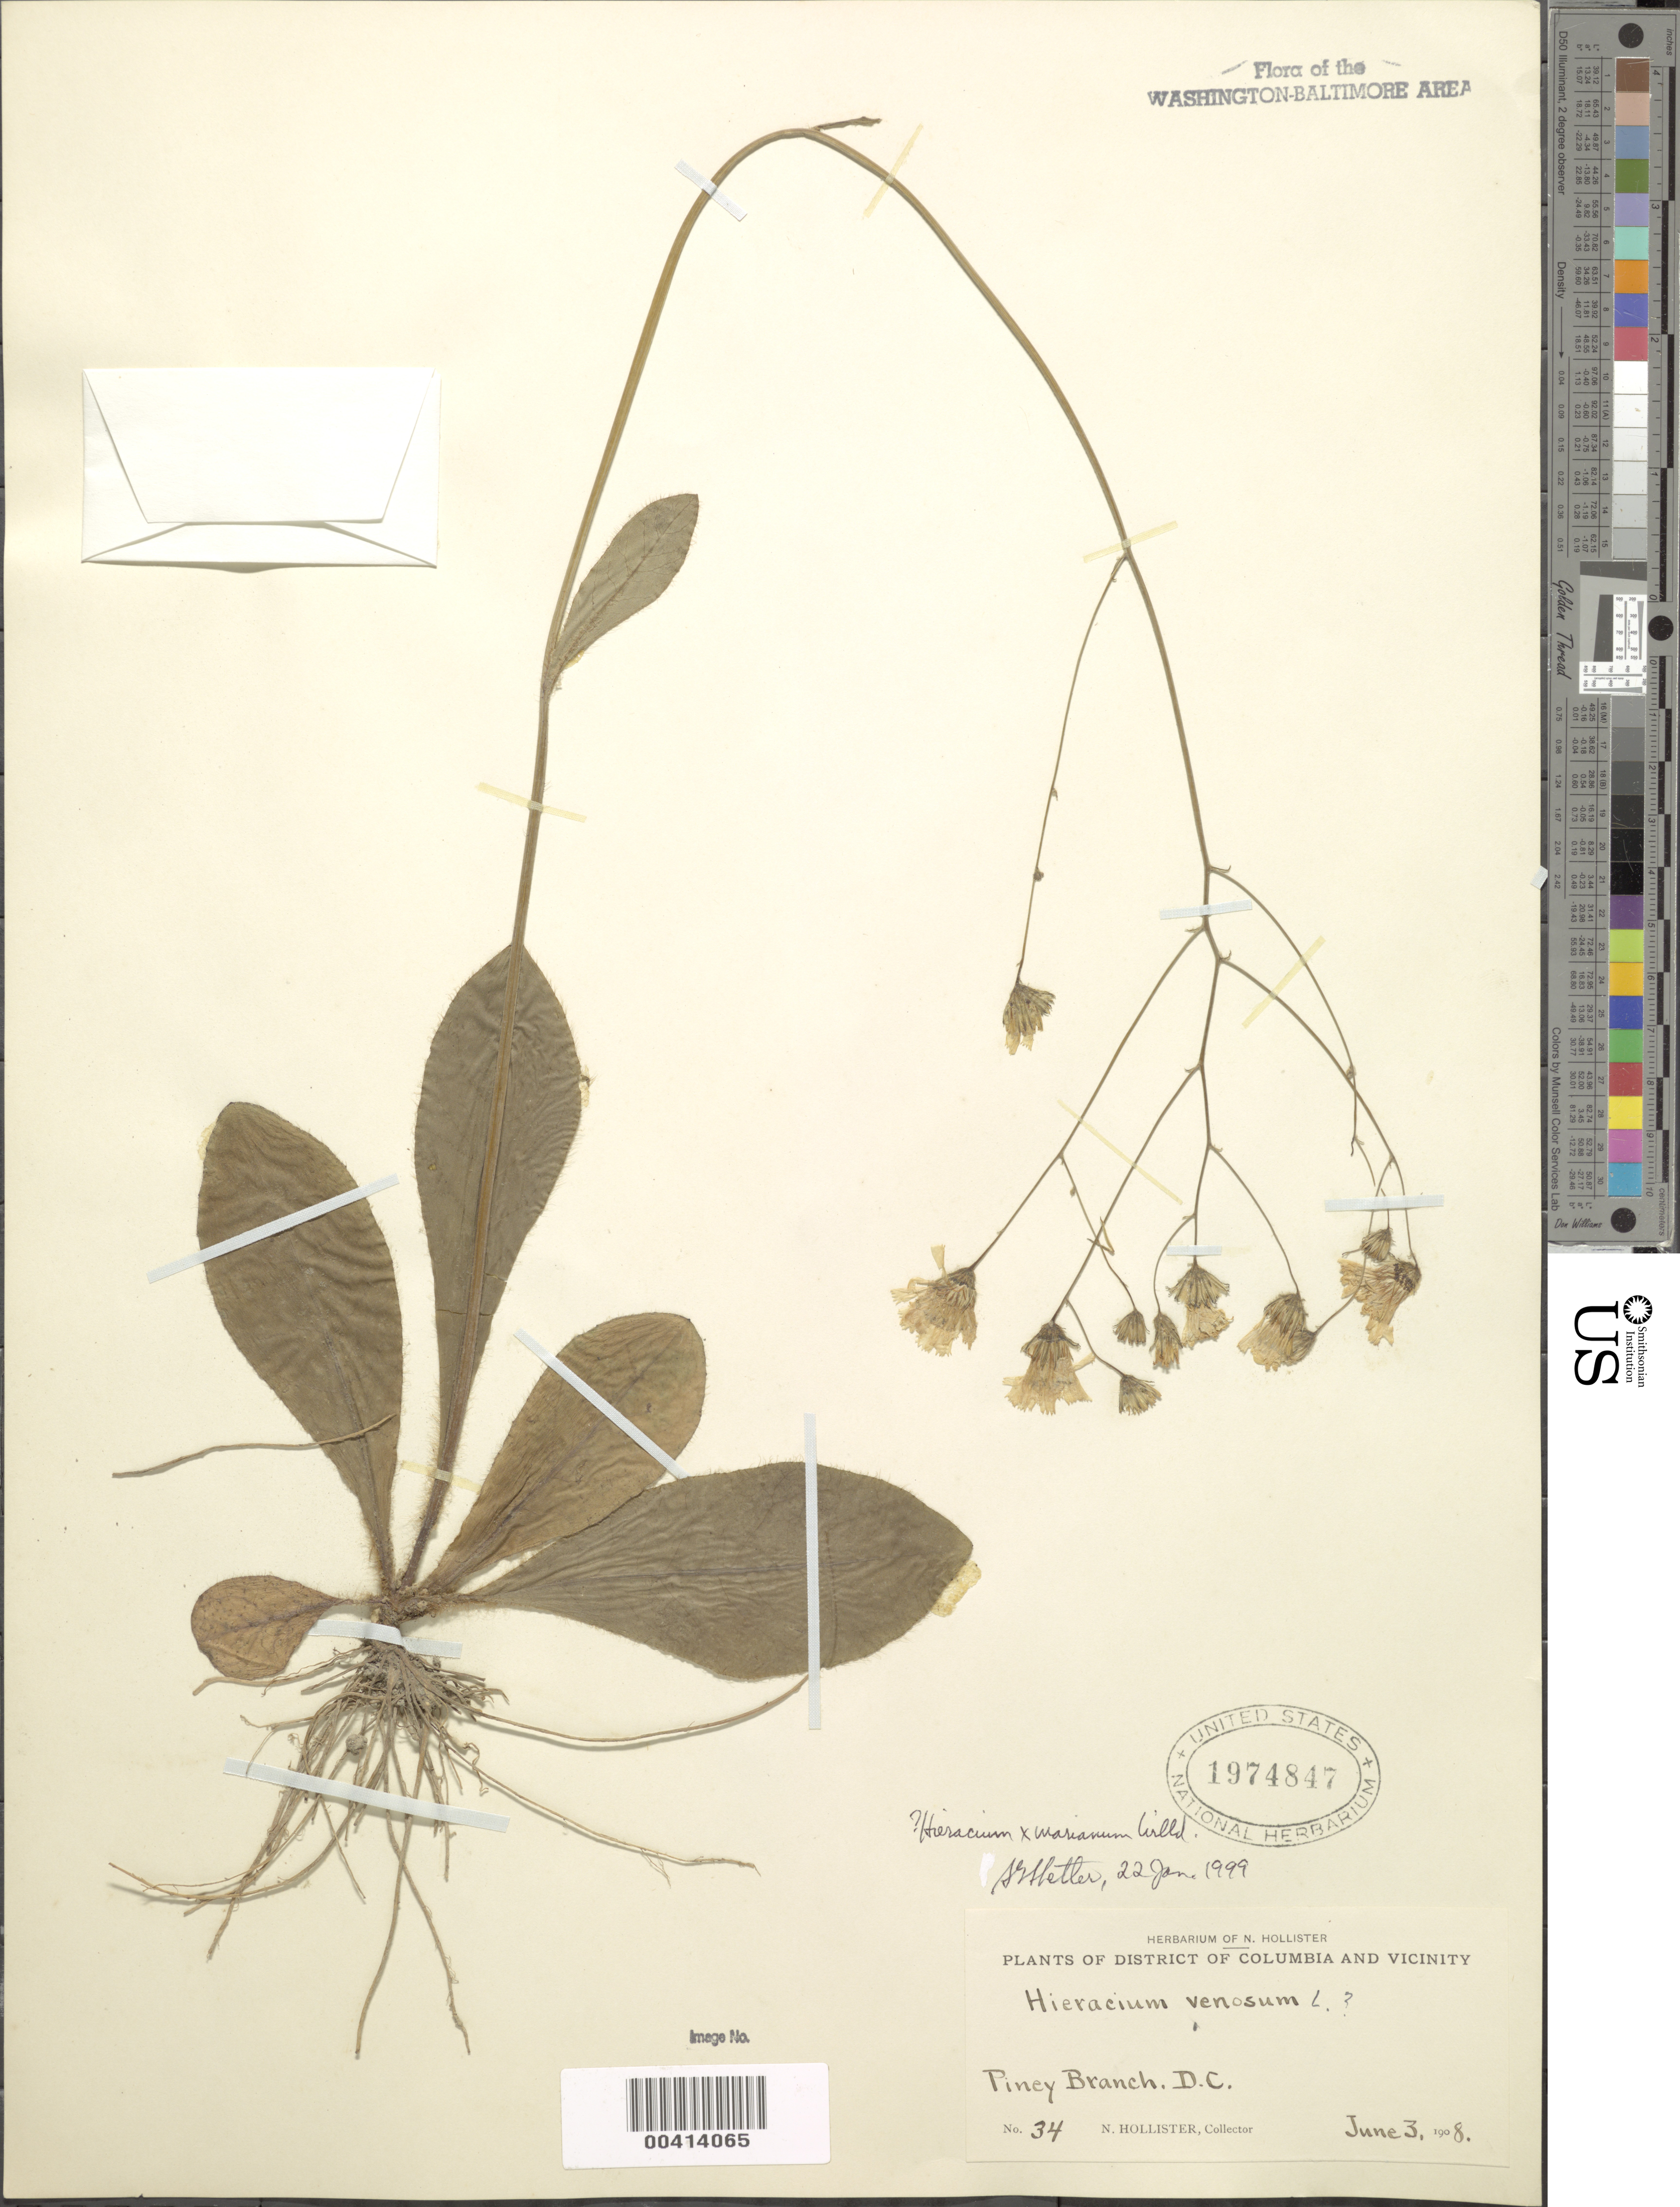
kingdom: Plantae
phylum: Tracheophyta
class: Magnoliopsida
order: Asterales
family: Asteraceae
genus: Hieracium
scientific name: Hieracium x marianum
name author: Willd.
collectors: N. Hollister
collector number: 34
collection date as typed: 03 Jun 1908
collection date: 1908-06-03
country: United States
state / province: District of Columbia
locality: Piney Branch Rock Creek Park & vicinity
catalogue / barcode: US 1974847